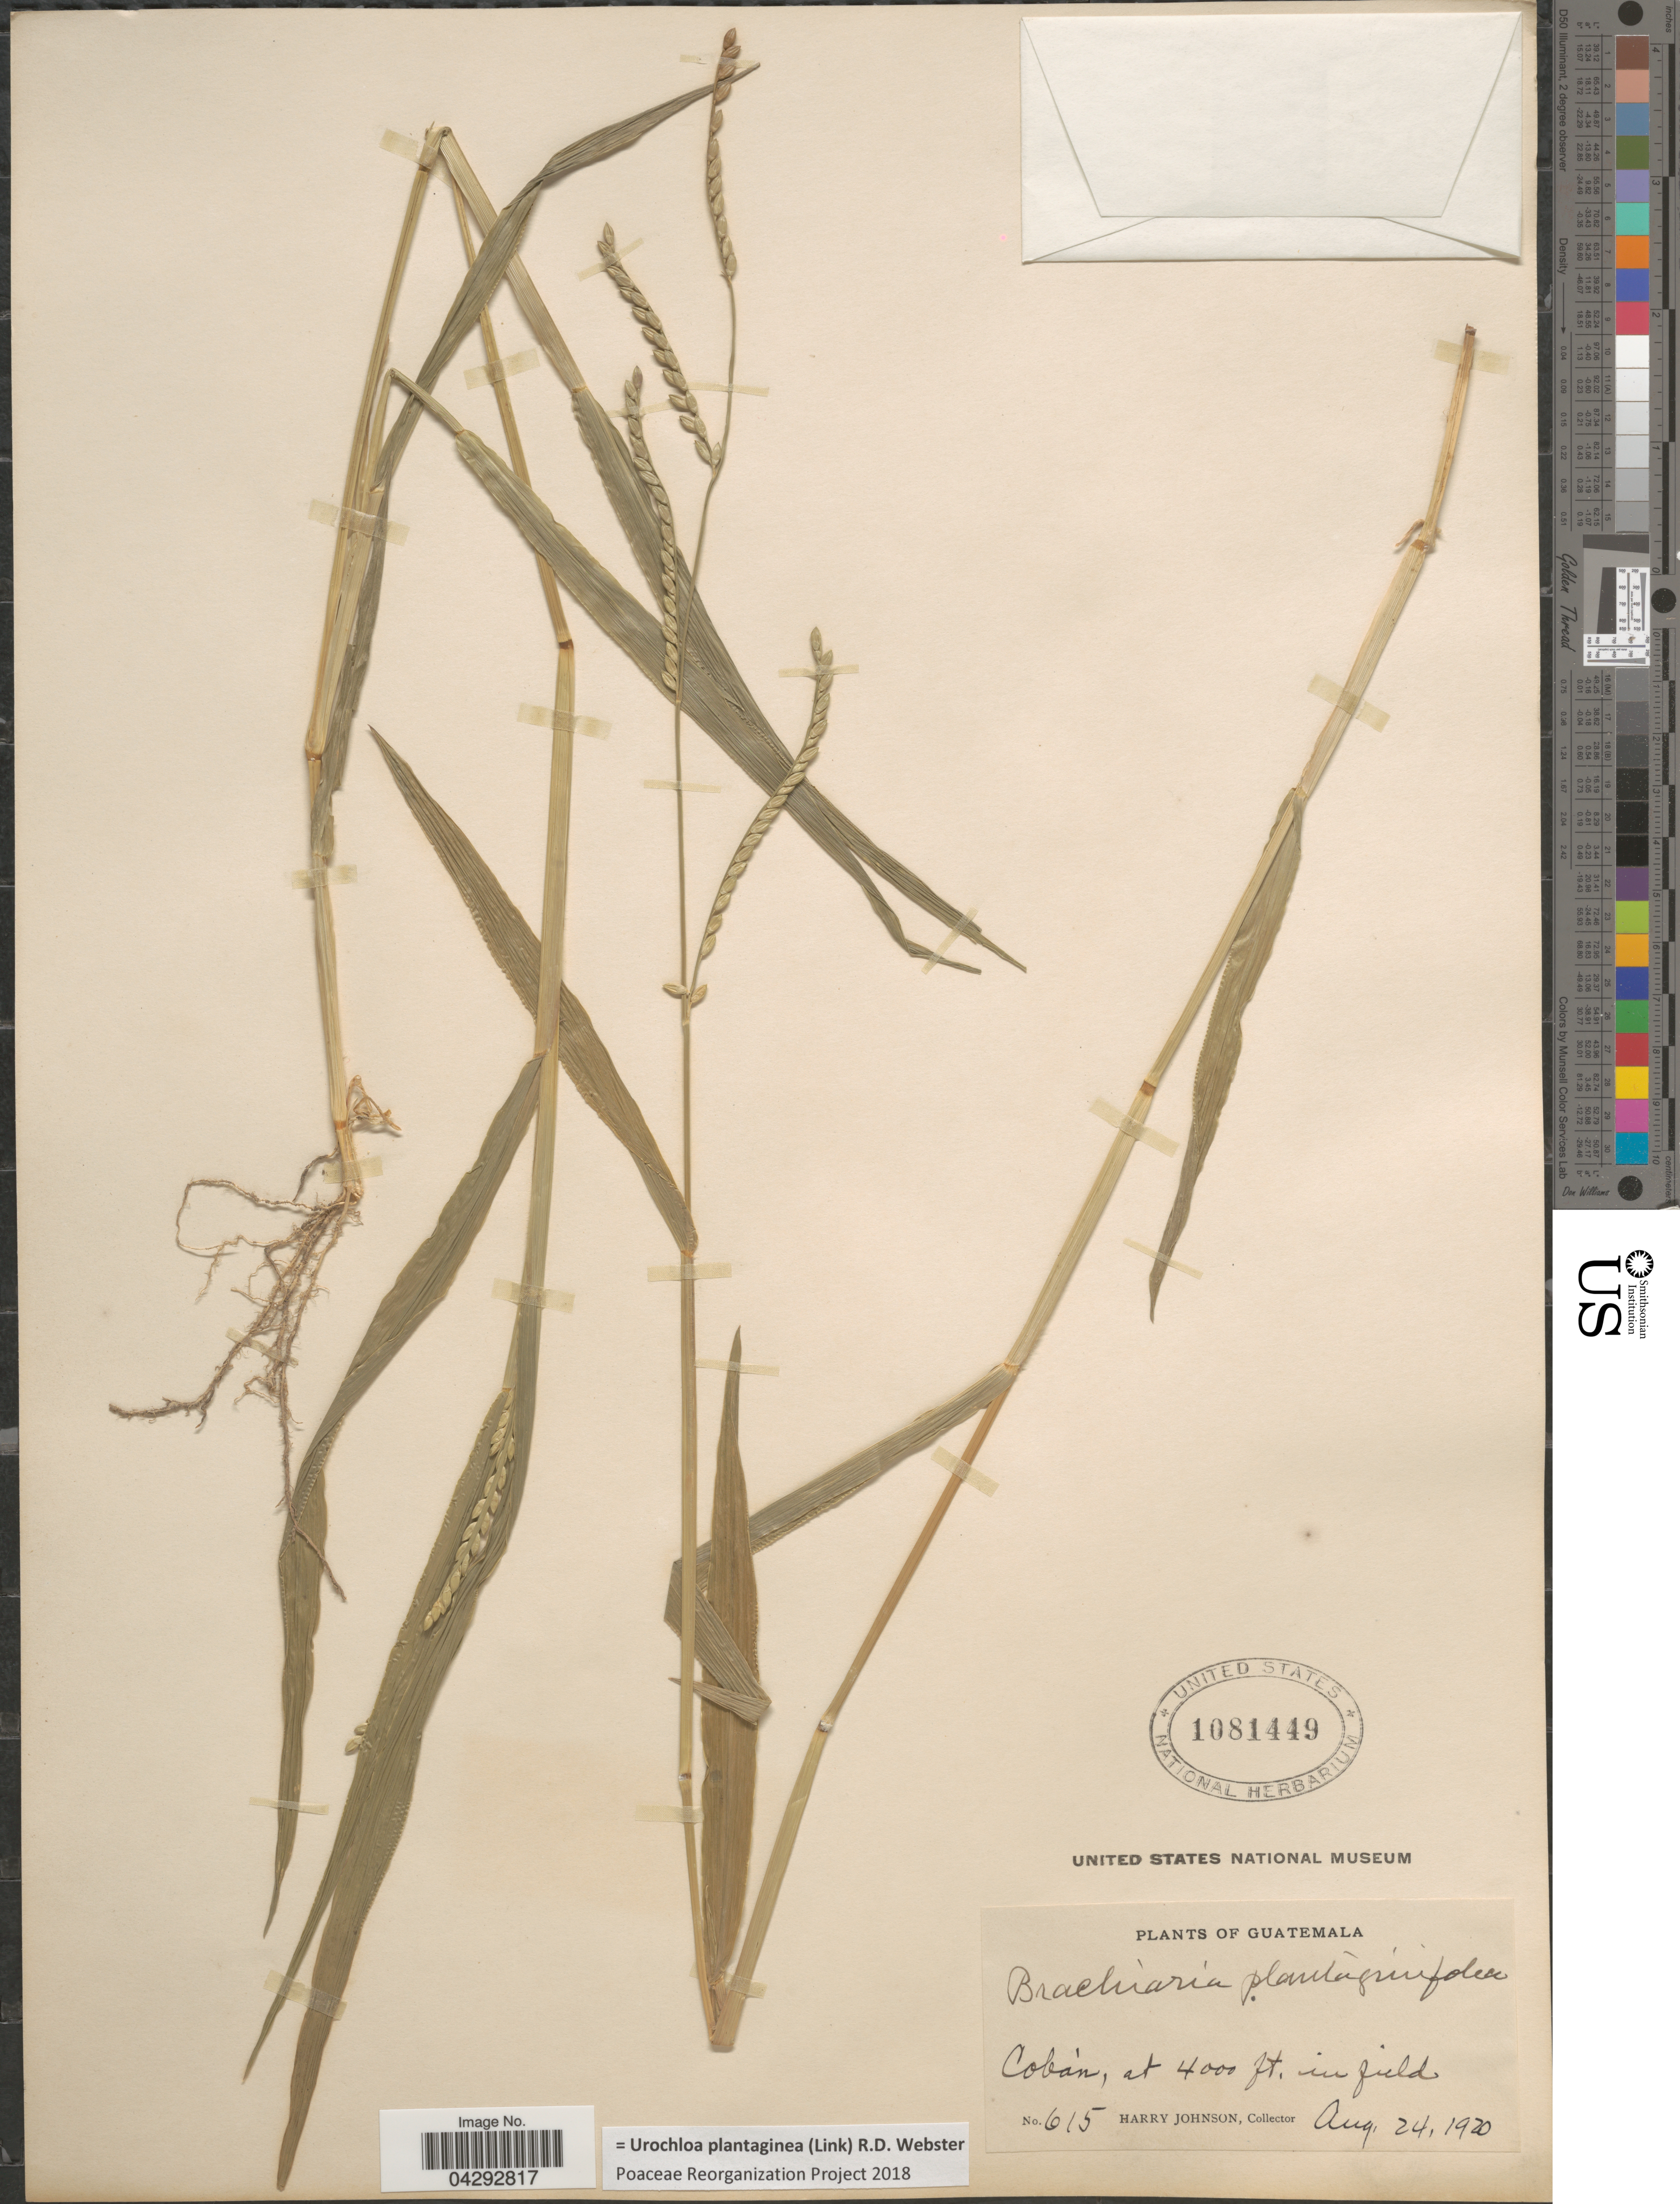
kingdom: Plantae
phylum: Tracheophyta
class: Liliopsida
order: Poales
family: Poaceae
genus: Urochloa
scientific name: Urochloa plantaginea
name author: (Link) R.D. Webster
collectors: H. Johnson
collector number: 615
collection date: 1920-08-24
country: Guatemala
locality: Cobàn.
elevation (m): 1219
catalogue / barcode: US 1081449